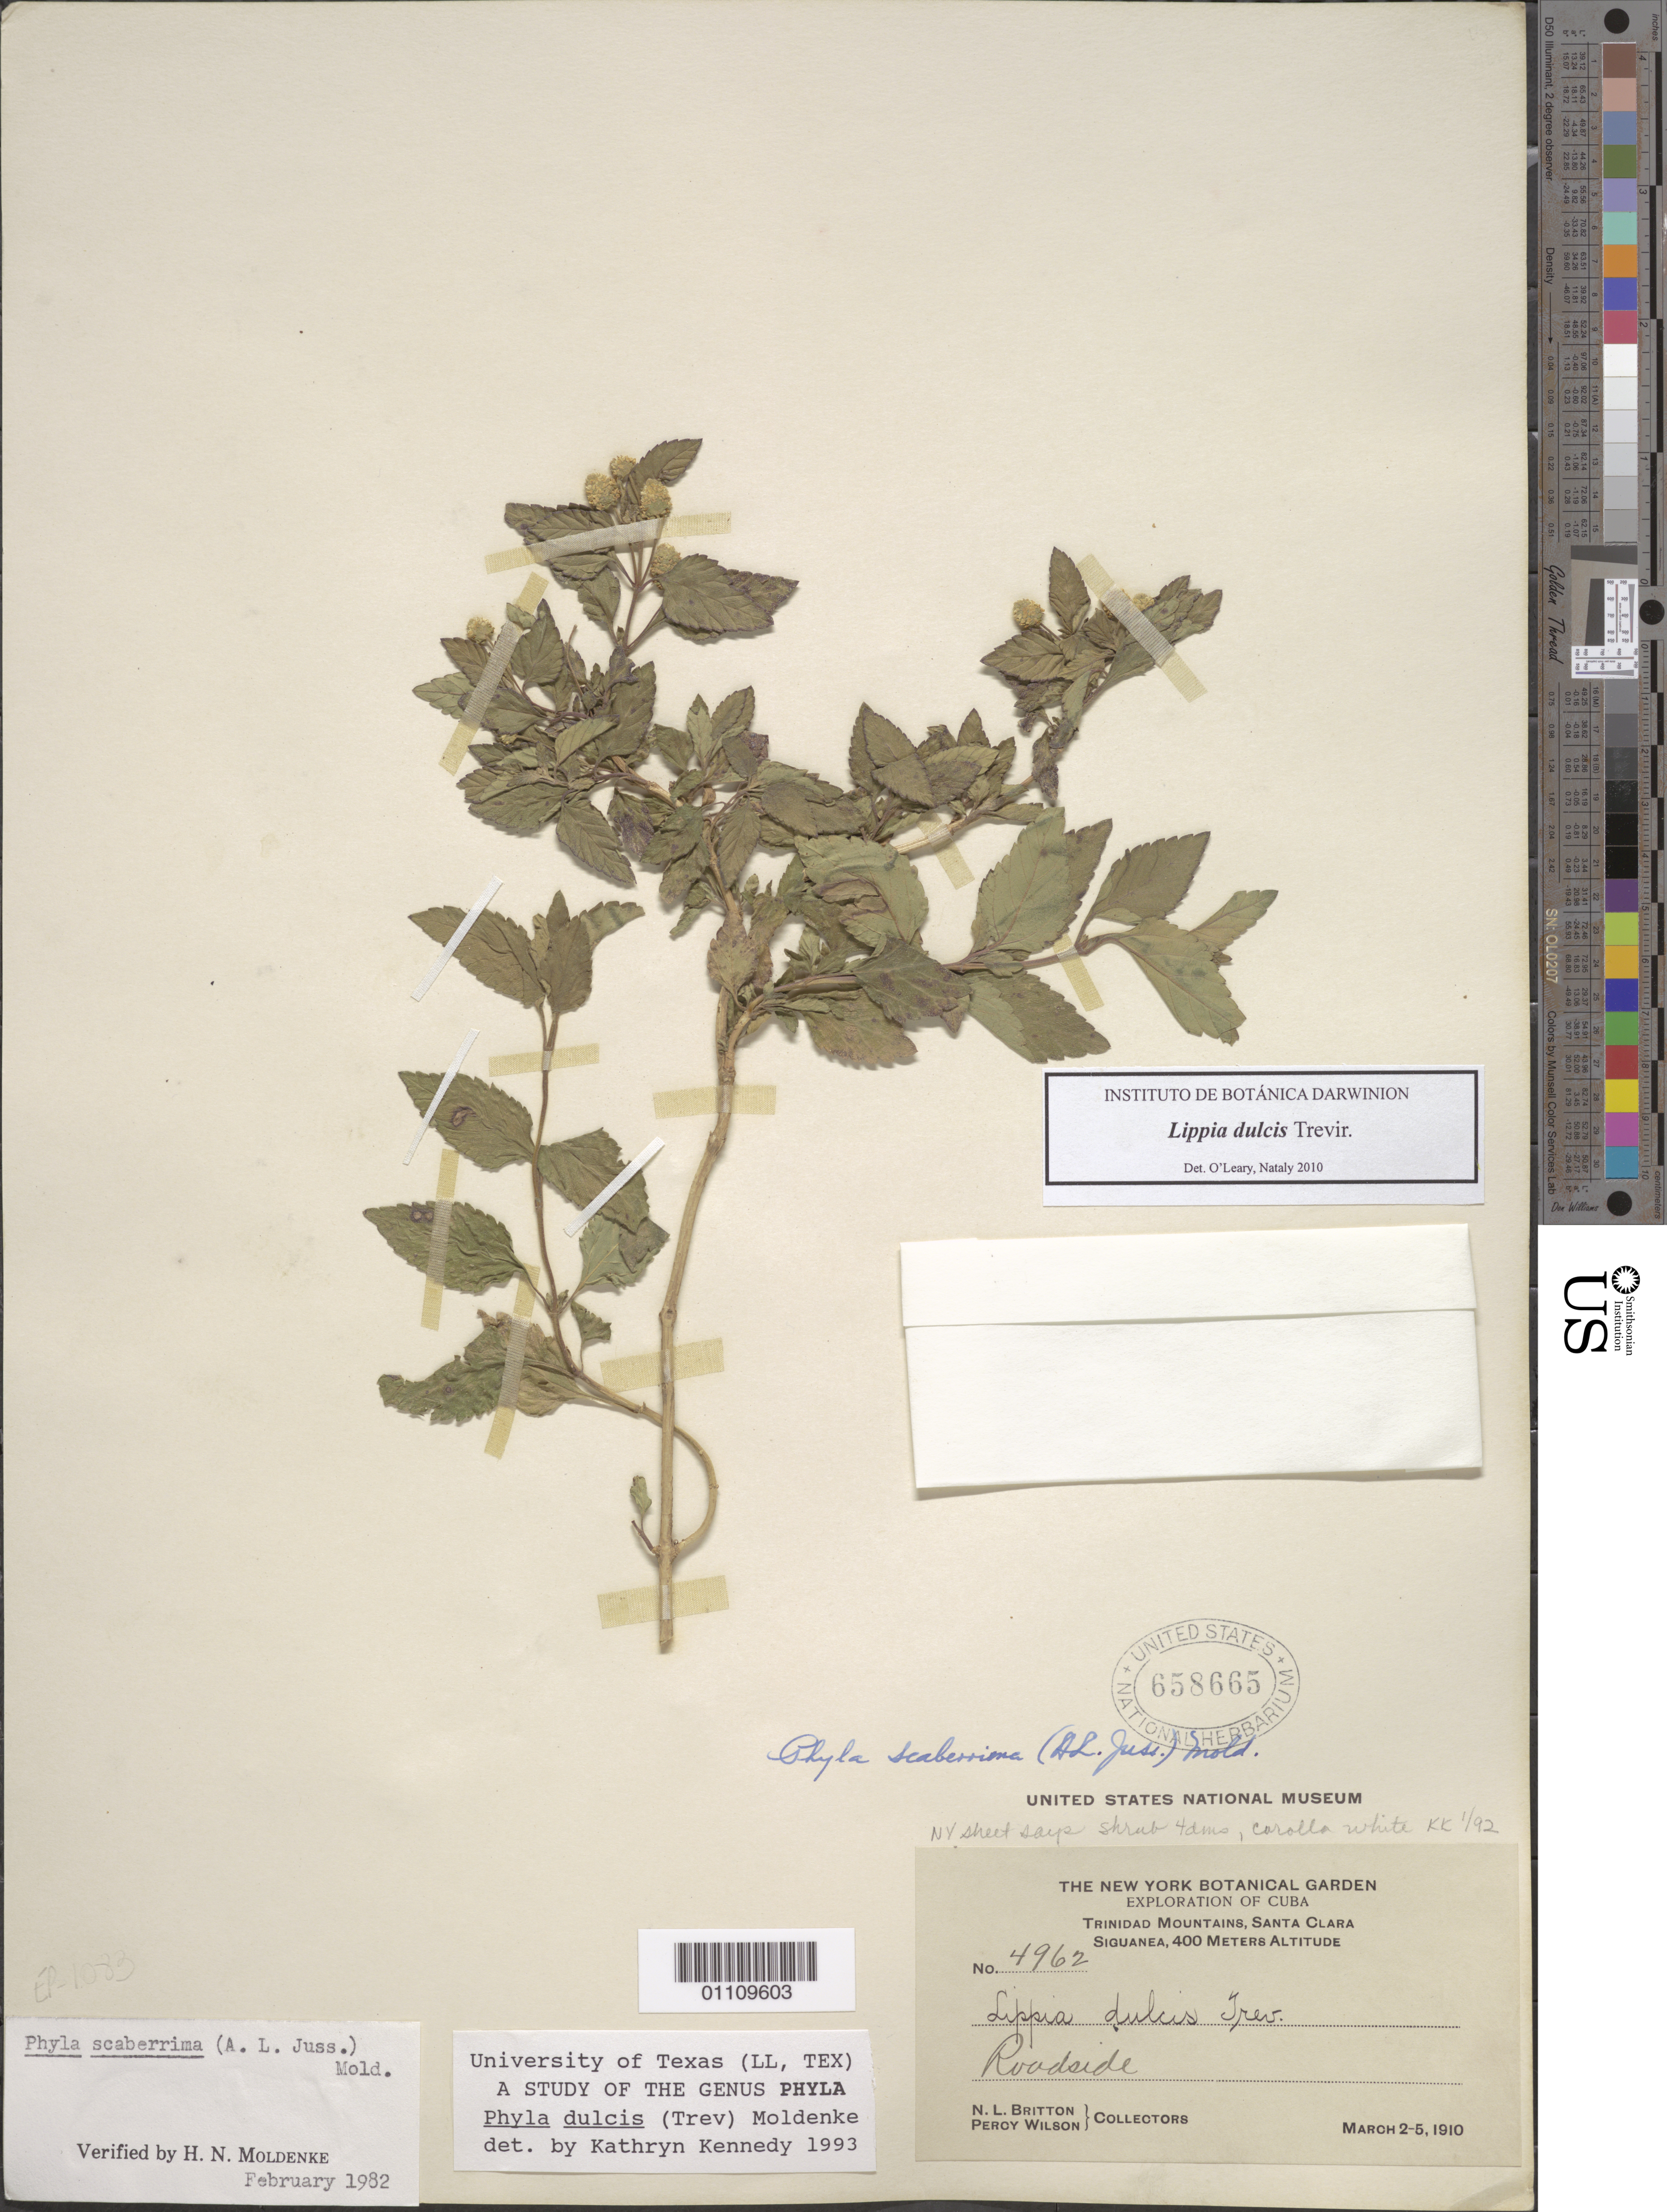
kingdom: Plantae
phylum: Tracheophyta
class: Magnoliopsida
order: Lamiales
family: Verbenaceae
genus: Phyla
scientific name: Phyla scaberrima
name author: (Juss. ex Pers.) Moldenke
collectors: N. Britton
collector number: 4962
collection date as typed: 02 Mar 1910 to 05 Mar 1910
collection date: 1910-03-02/1910-03-05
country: Cuba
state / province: Santa Clara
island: Cuba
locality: Trinidad Mountains, Siguanea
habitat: Roadside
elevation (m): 400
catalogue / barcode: US 658665